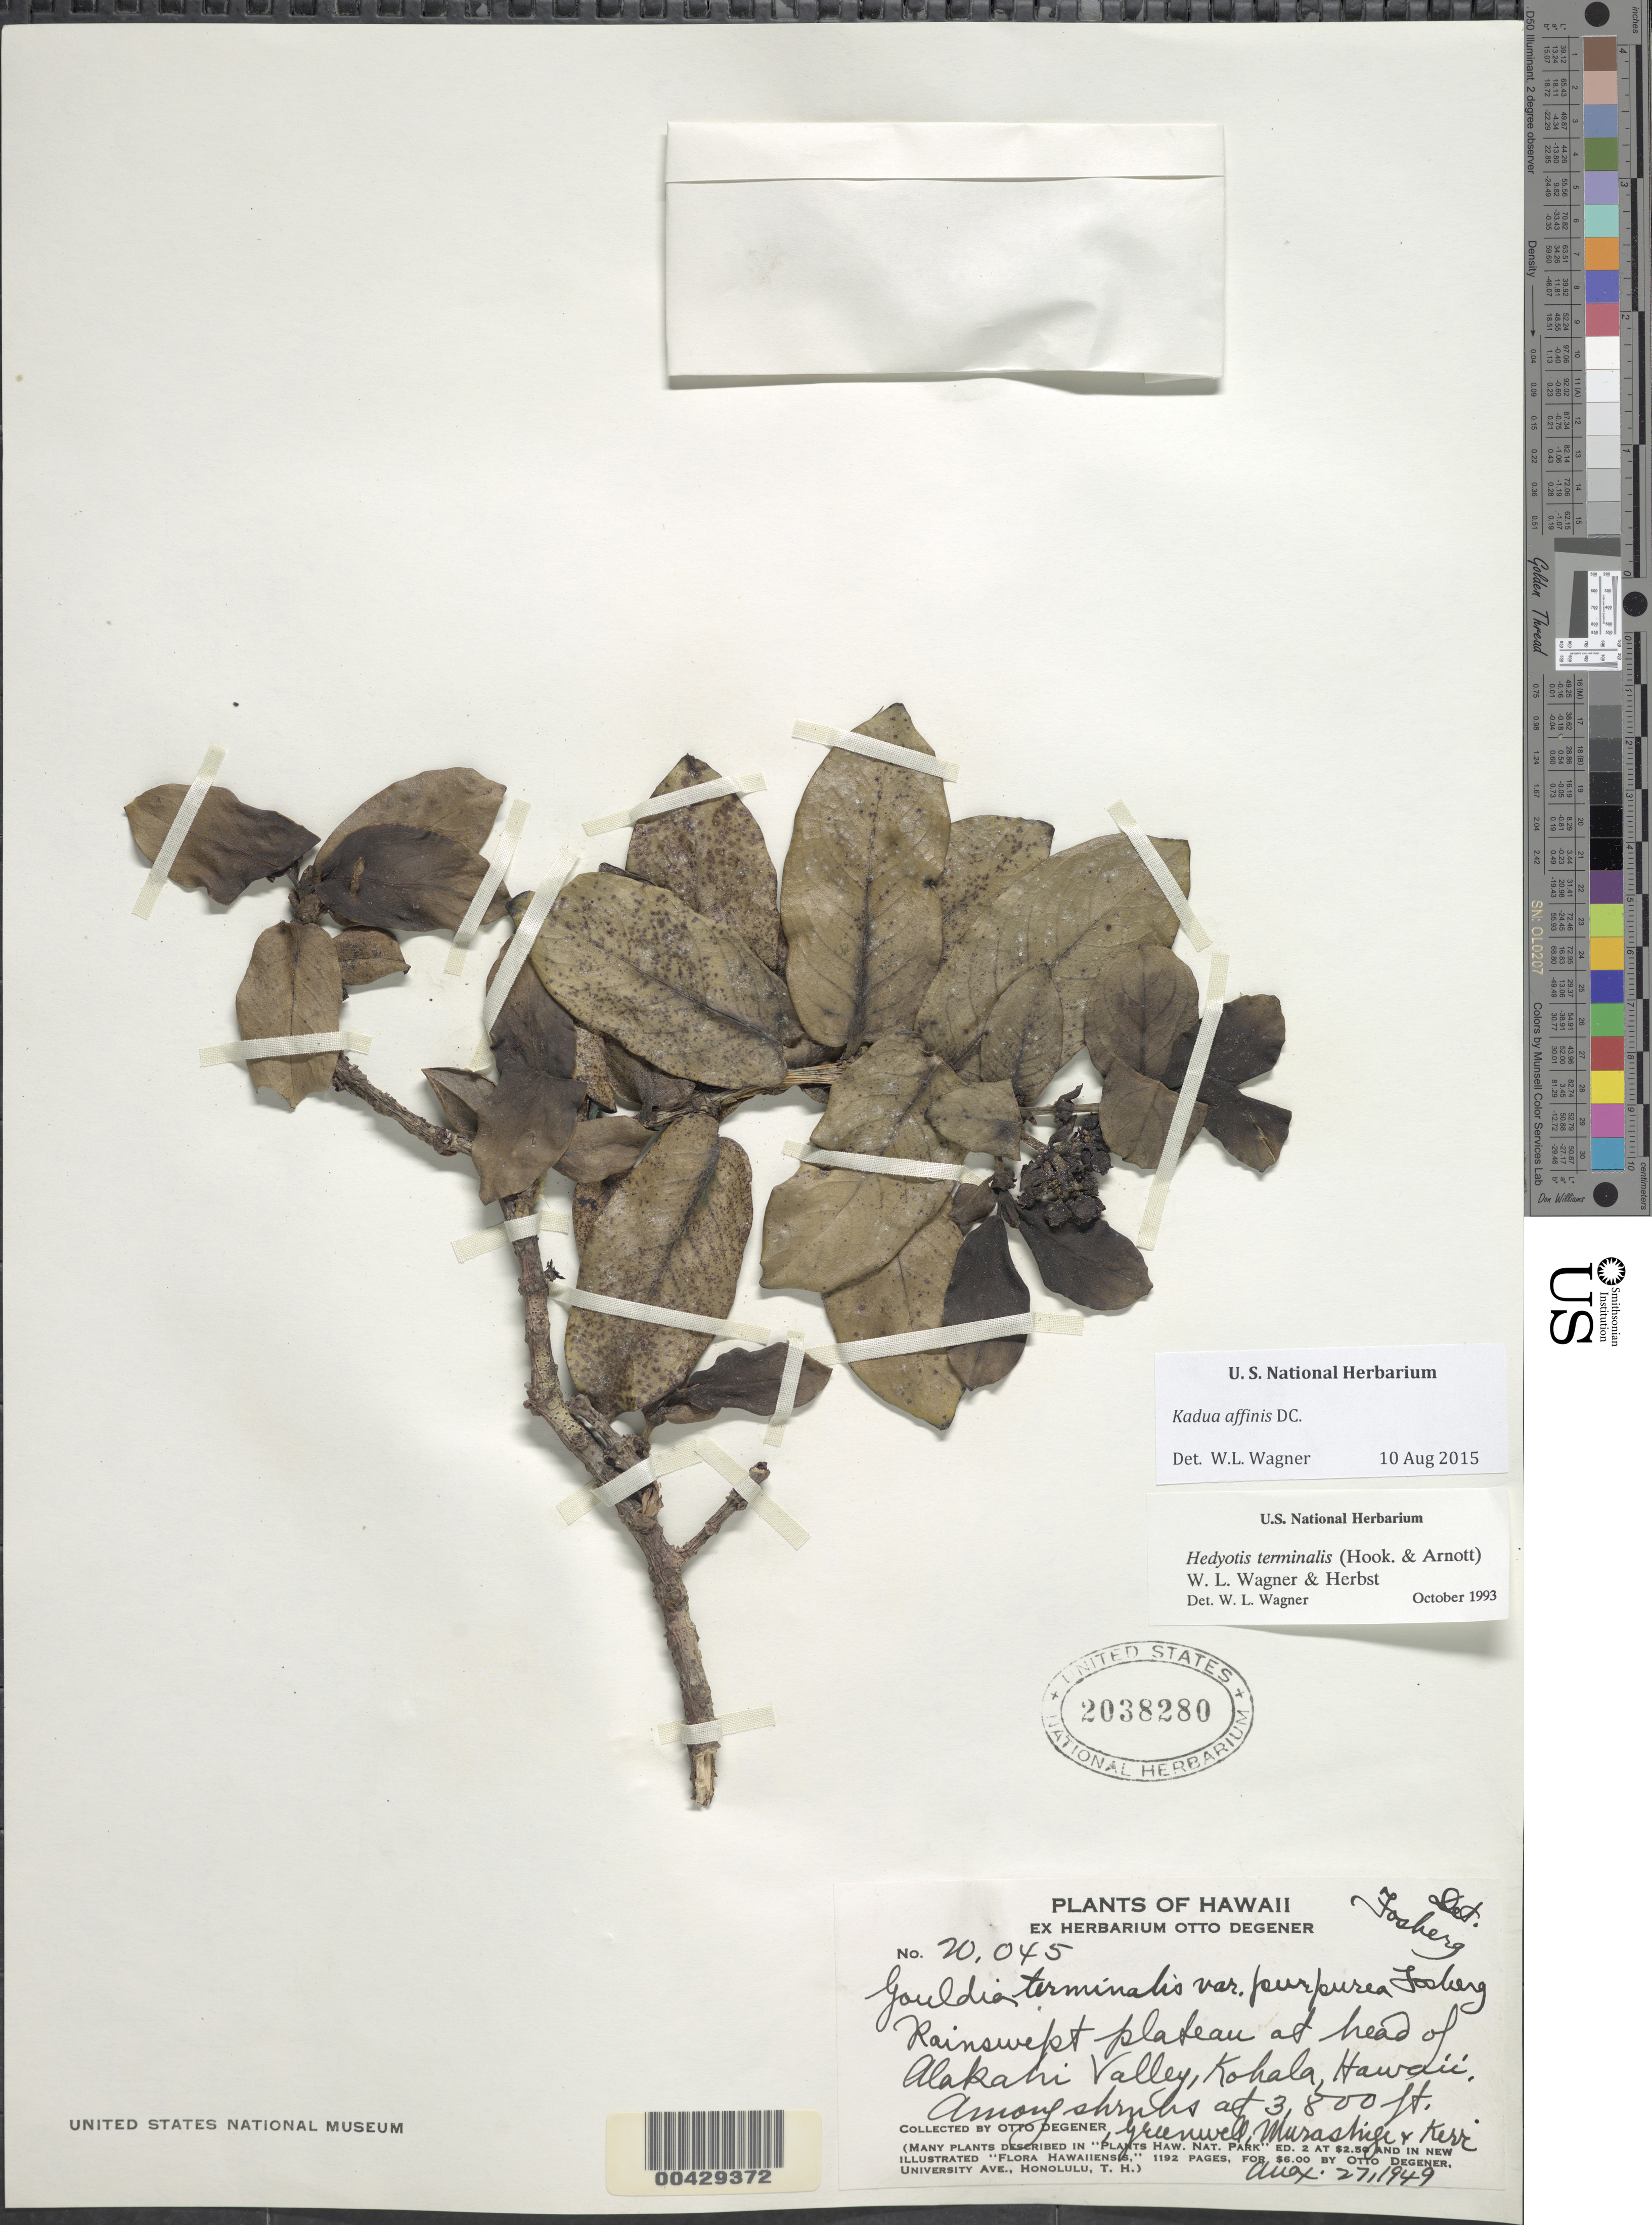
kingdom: Plantae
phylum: Tracheophyta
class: Magnoliopsida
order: Gentianales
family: Rubiaceae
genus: Kadua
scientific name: Kadua affinis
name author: DC.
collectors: O. Degener, -. Greenwell, T. Murashige & Kerr, --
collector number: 20045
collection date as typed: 27 Aug 1949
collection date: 1949-08-27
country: United States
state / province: Hawaii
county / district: Hawaii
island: Hawaii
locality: Rainswept plateau at head of Alakahi Valley, Kohala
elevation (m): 1158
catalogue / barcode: US 2038280